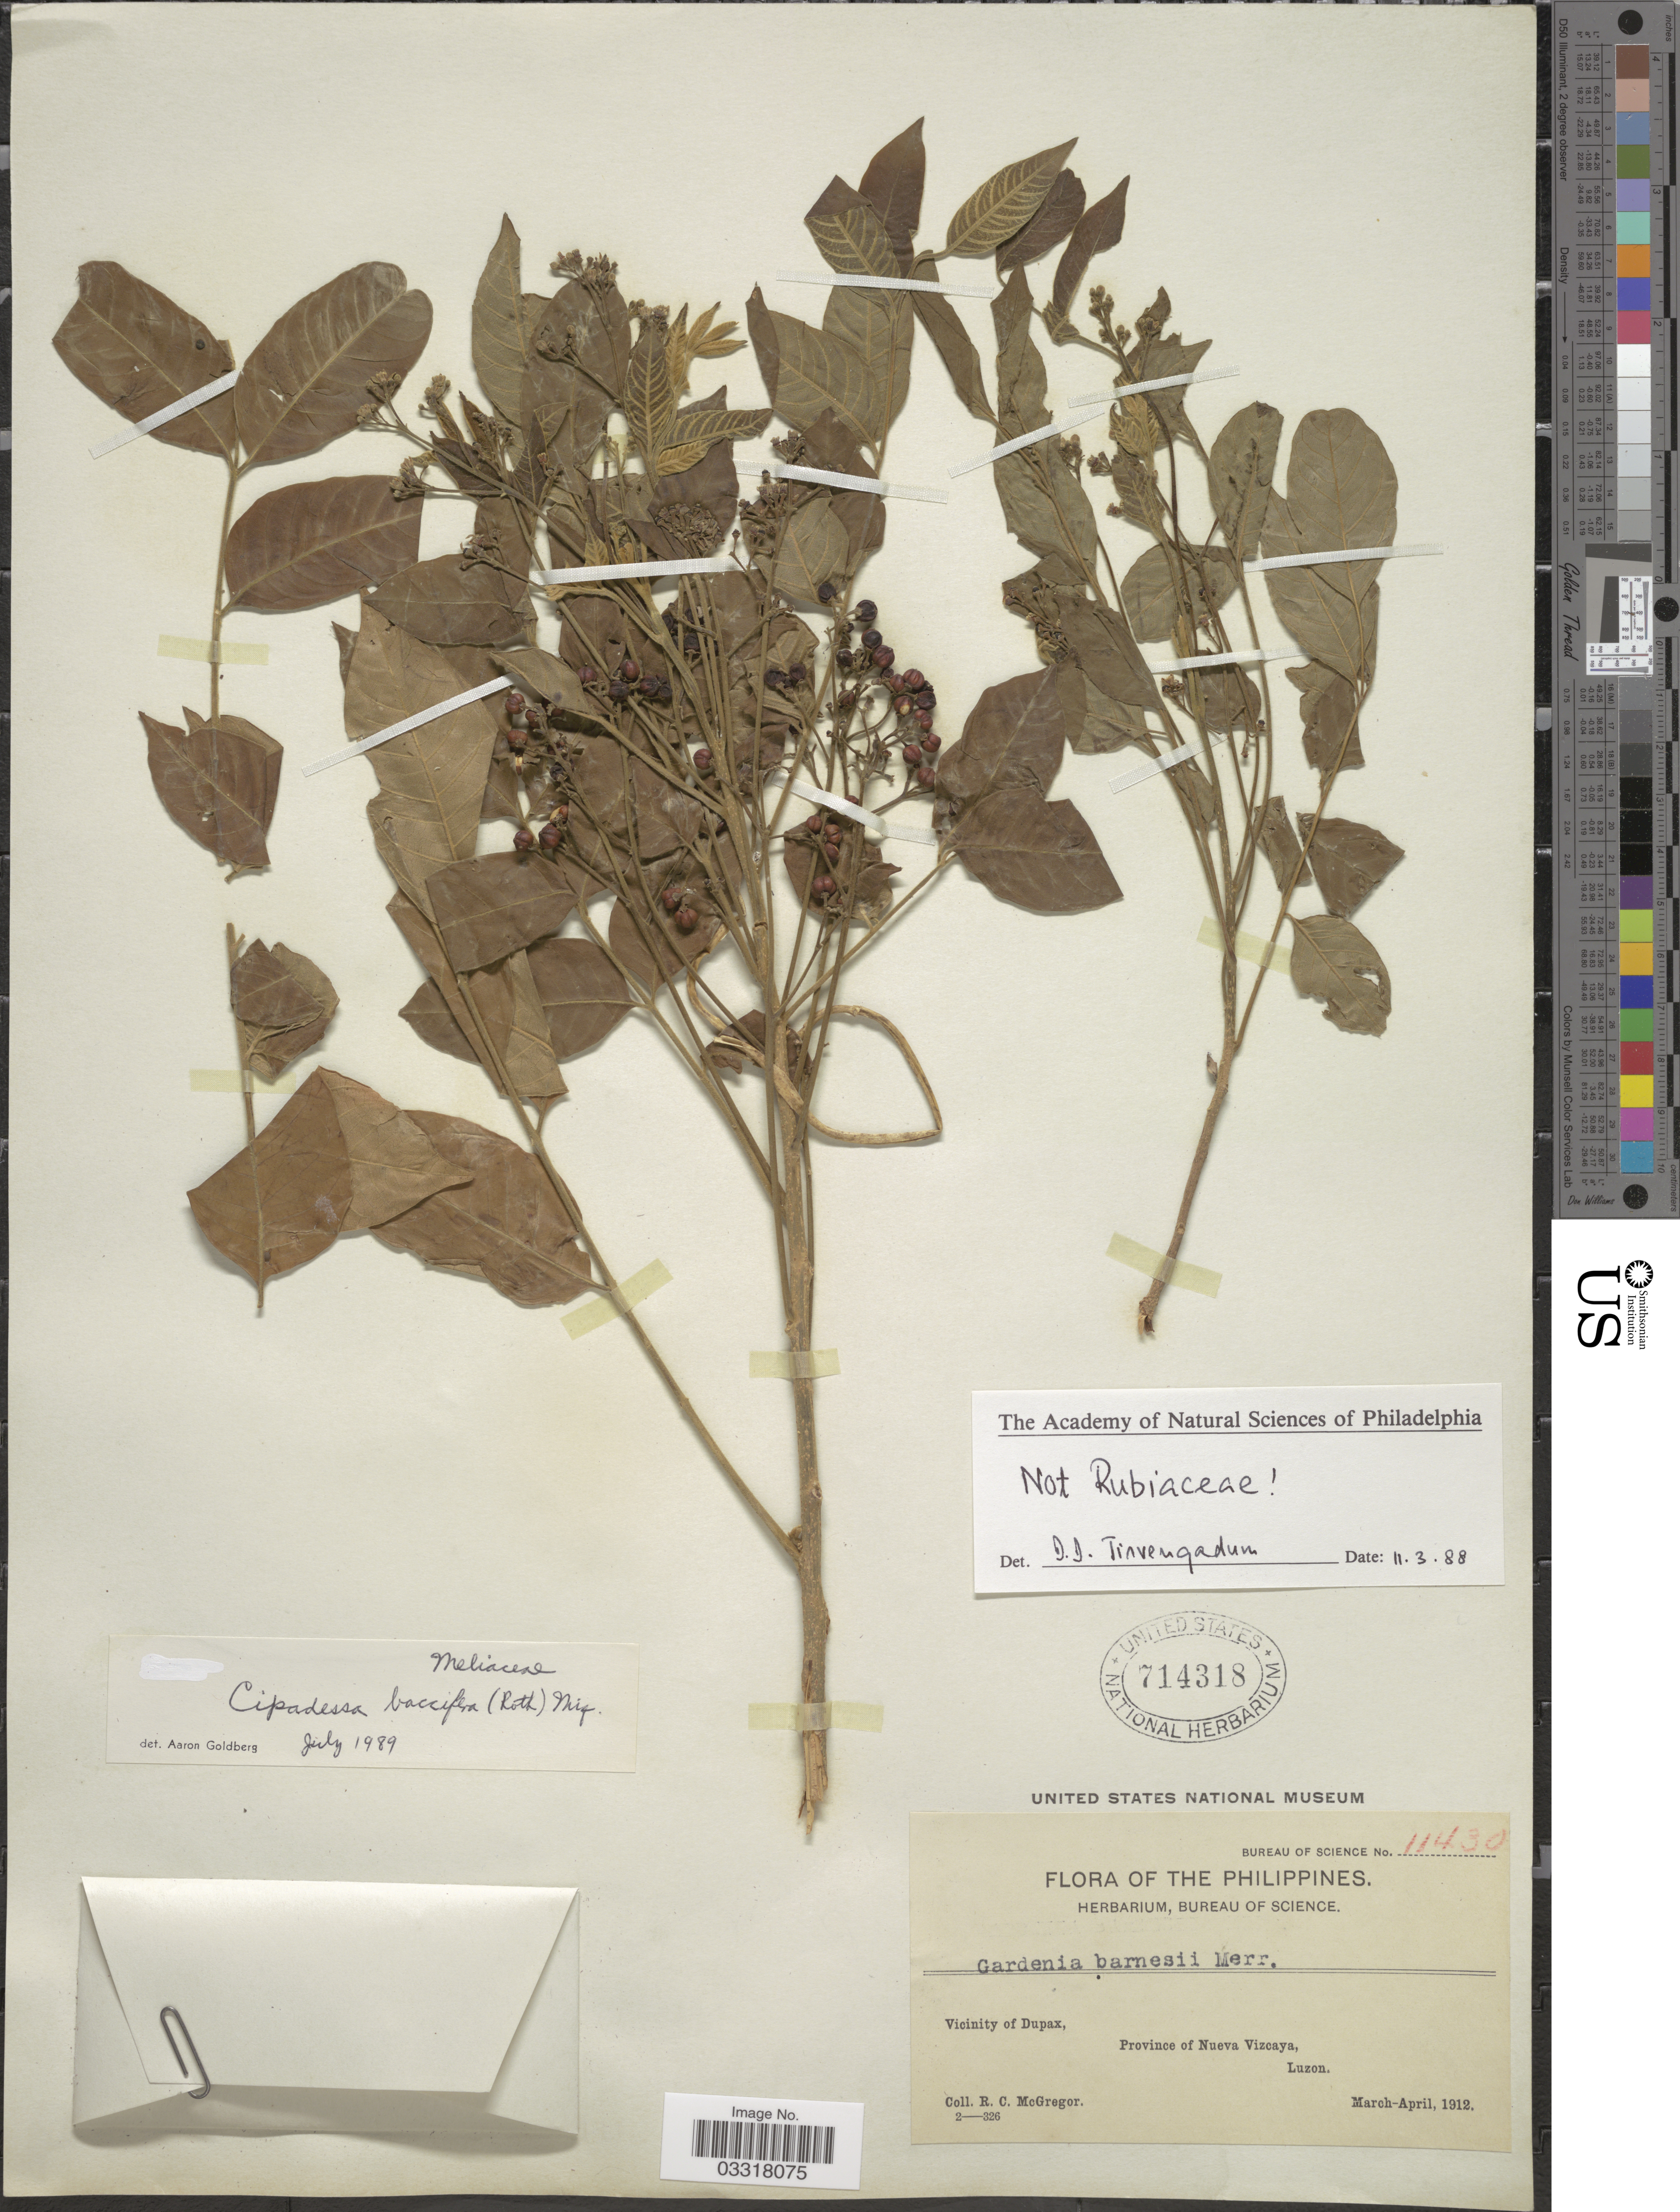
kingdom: Plantae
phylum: Tracheophyta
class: Magnoliopsida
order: Sapindales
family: Meliaceae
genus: Cipadessa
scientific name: Cipadessa baccifera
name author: Miq.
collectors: R. C. McGregor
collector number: Bureau of Science 11430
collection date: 1912-03/1912-04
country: Philippines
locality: Vicinity of Dupax, Province of Nueva Vizcay, Luzon.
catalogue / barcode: US 714318